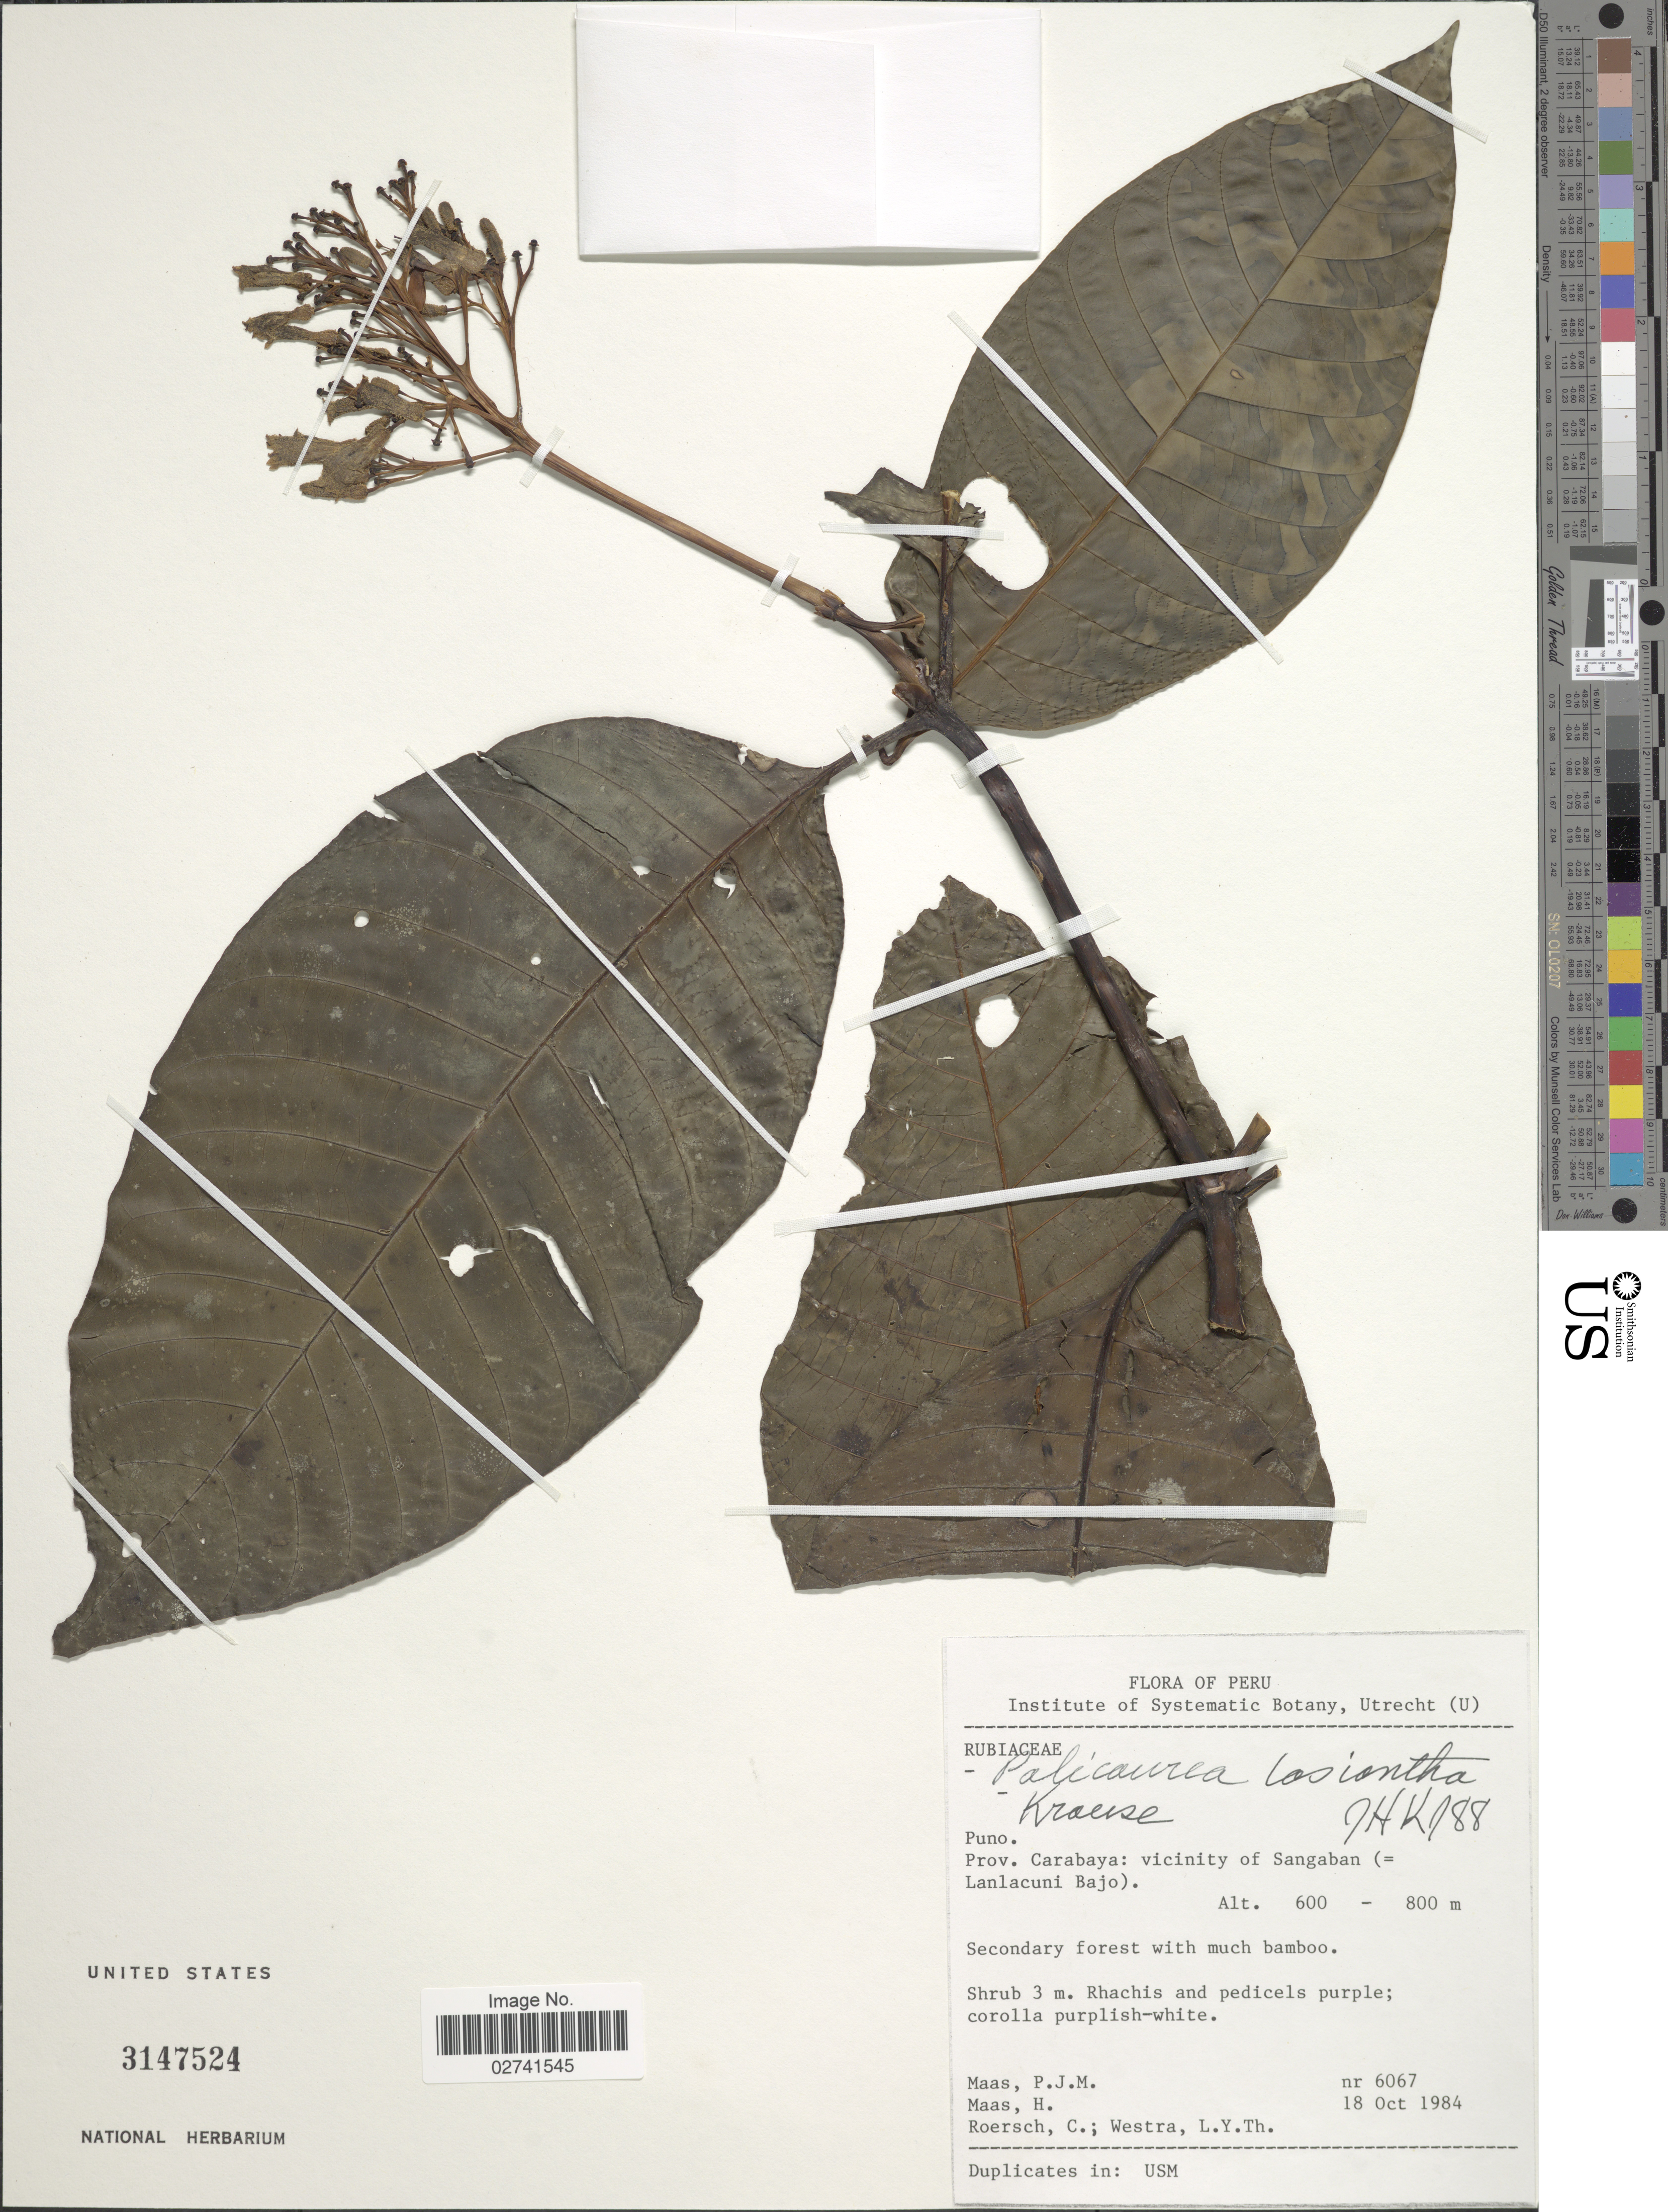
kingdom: Plantae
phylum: Tracheophyta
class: Magnoliopsida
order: Gentianales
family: Rubiaceae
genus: Palicourea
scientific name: Palicourea lasiantha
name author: Krause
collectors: P. Maas, H. Maas, C. Roersch & L. Y. T. Westra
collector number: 6067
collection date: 1984-10-18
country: Peru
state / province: Puno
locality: Prov. Carabaya: vicinity of Sangaban (= Lanlacuni Bajo). Secondary forest with much bamboo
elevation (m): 600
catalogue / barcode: US 3147524